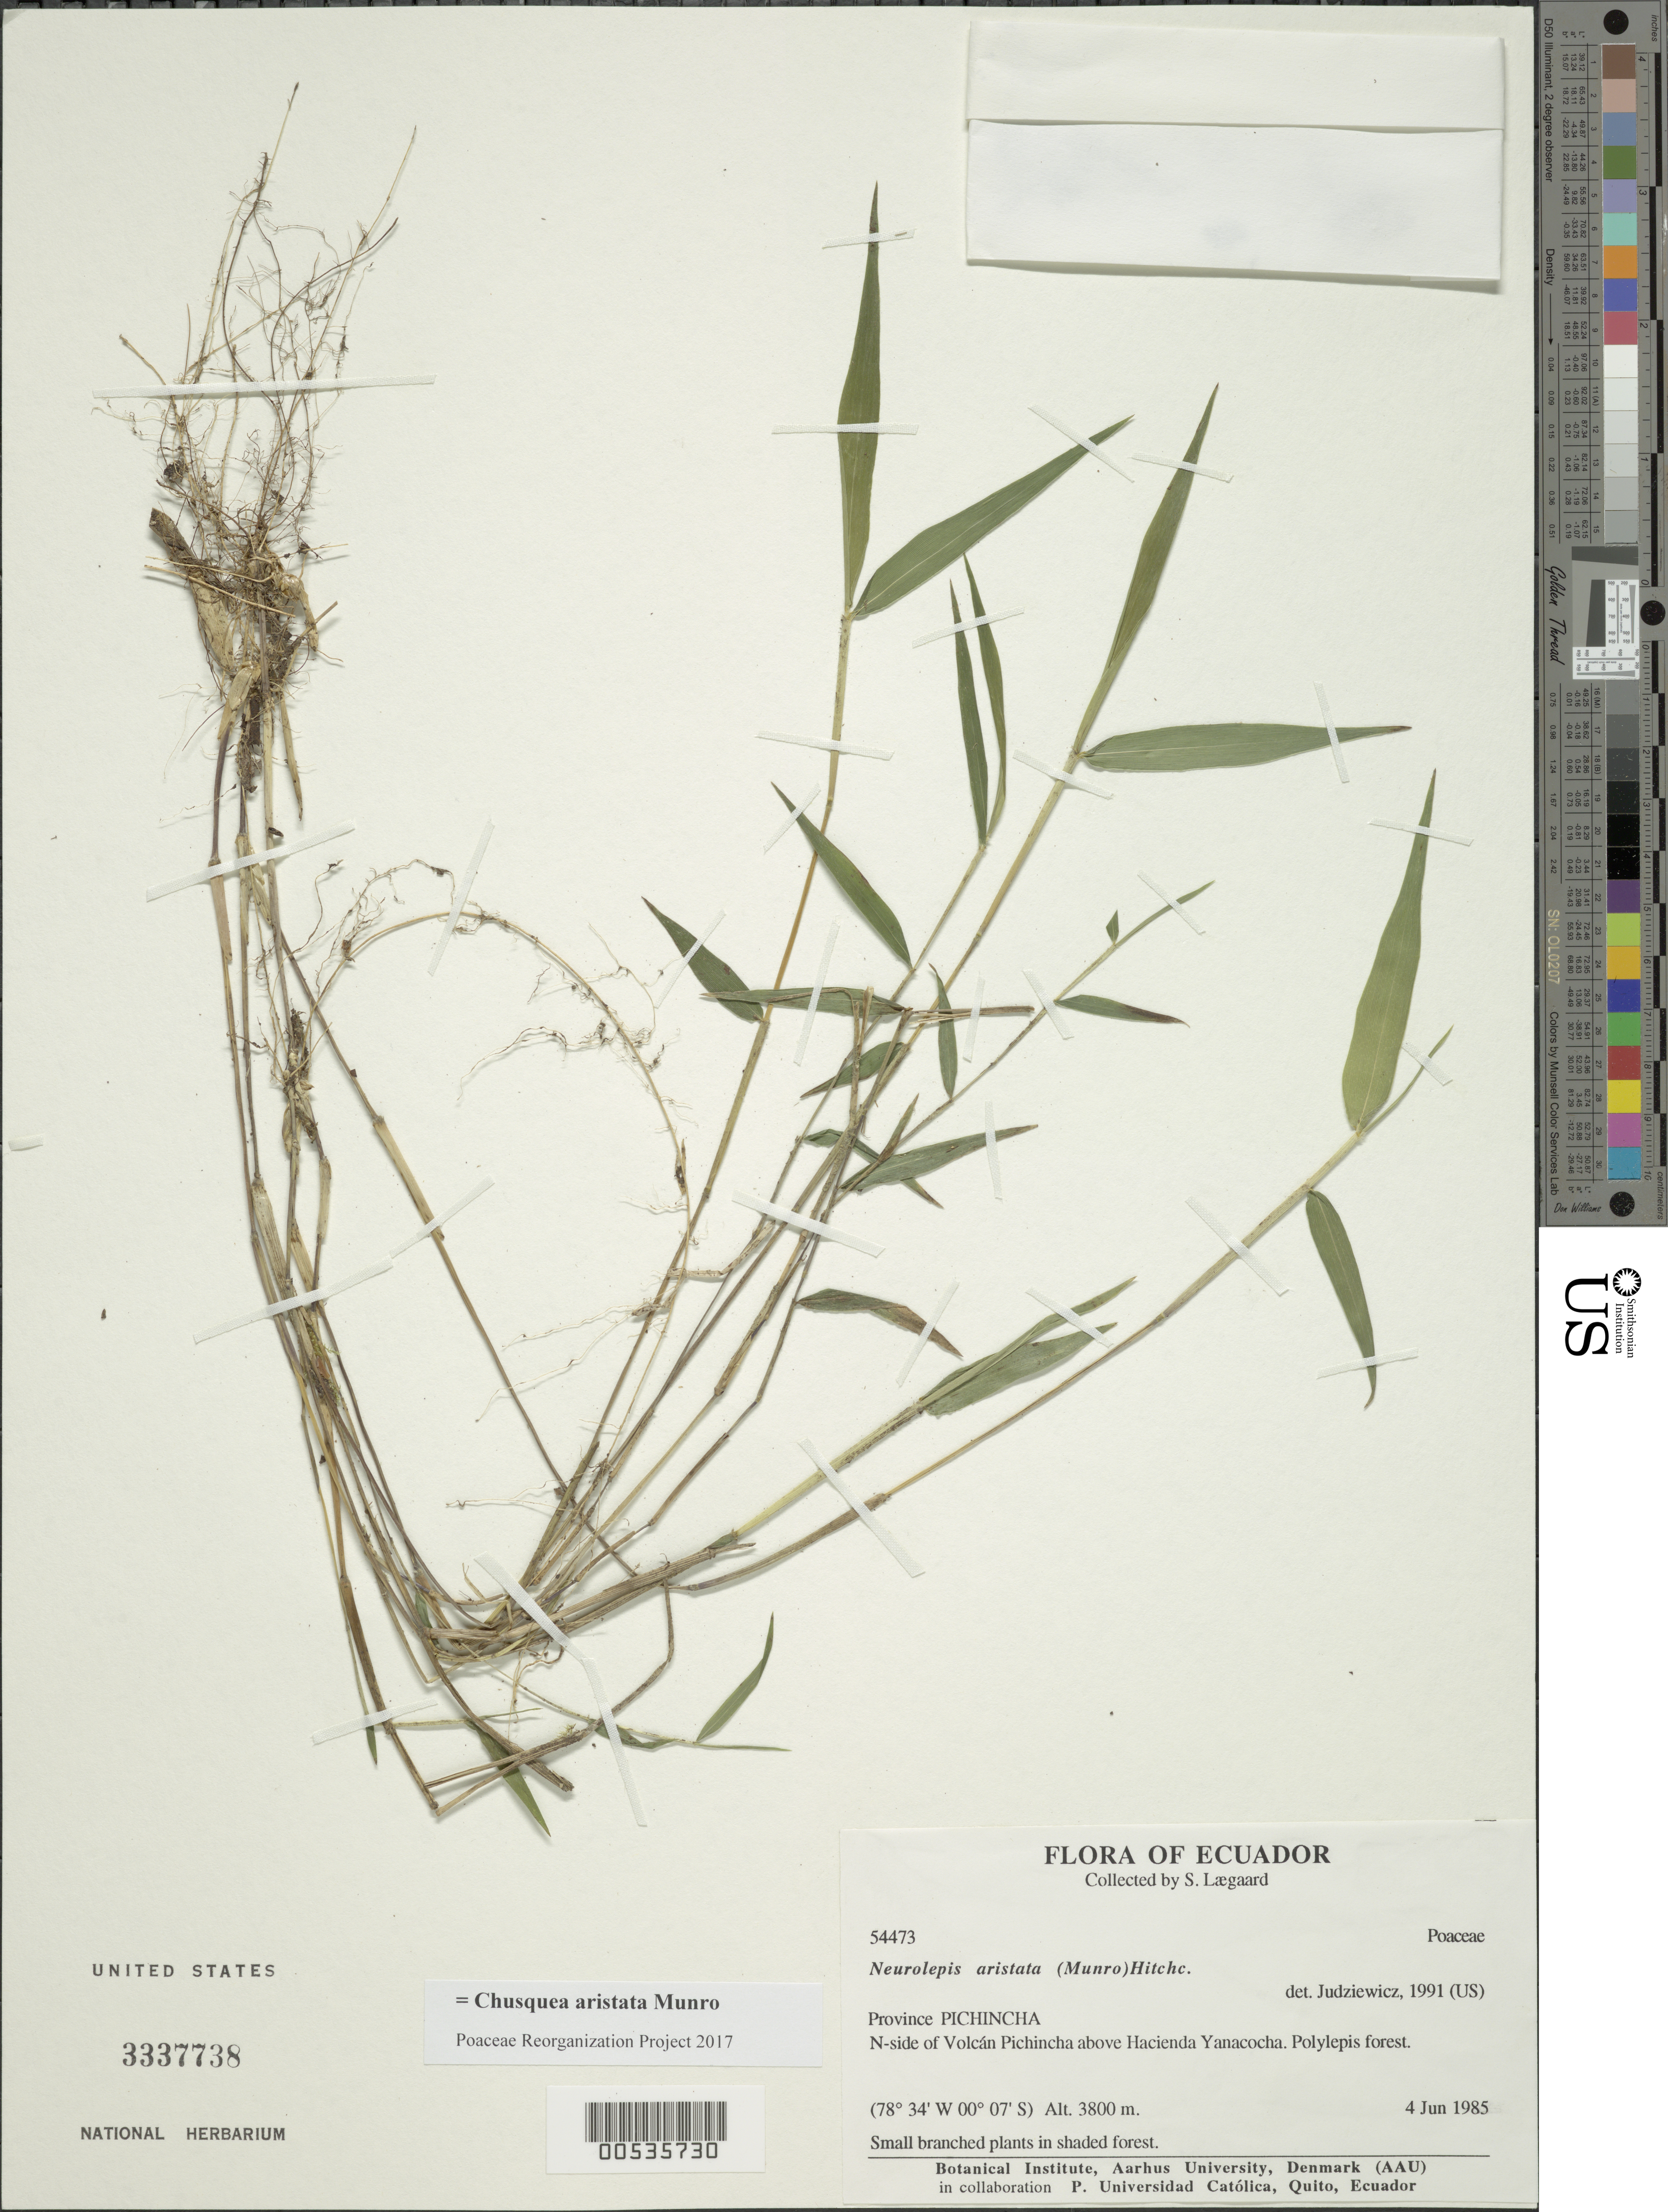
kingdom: Plantae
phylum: Tracheophyta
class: Liliopsida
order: Poales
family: Poaceae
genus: Chusquea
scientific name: Chusquea aristata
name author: Munro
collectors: S. Lægaard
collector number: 54473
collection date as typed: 04 Jun 1985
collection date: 1985-06-04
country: Ecuador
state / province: Pichincha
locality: N side of Volcan pichincha above Hacienda yanacocha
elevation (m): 3800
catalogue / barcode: US 3337738